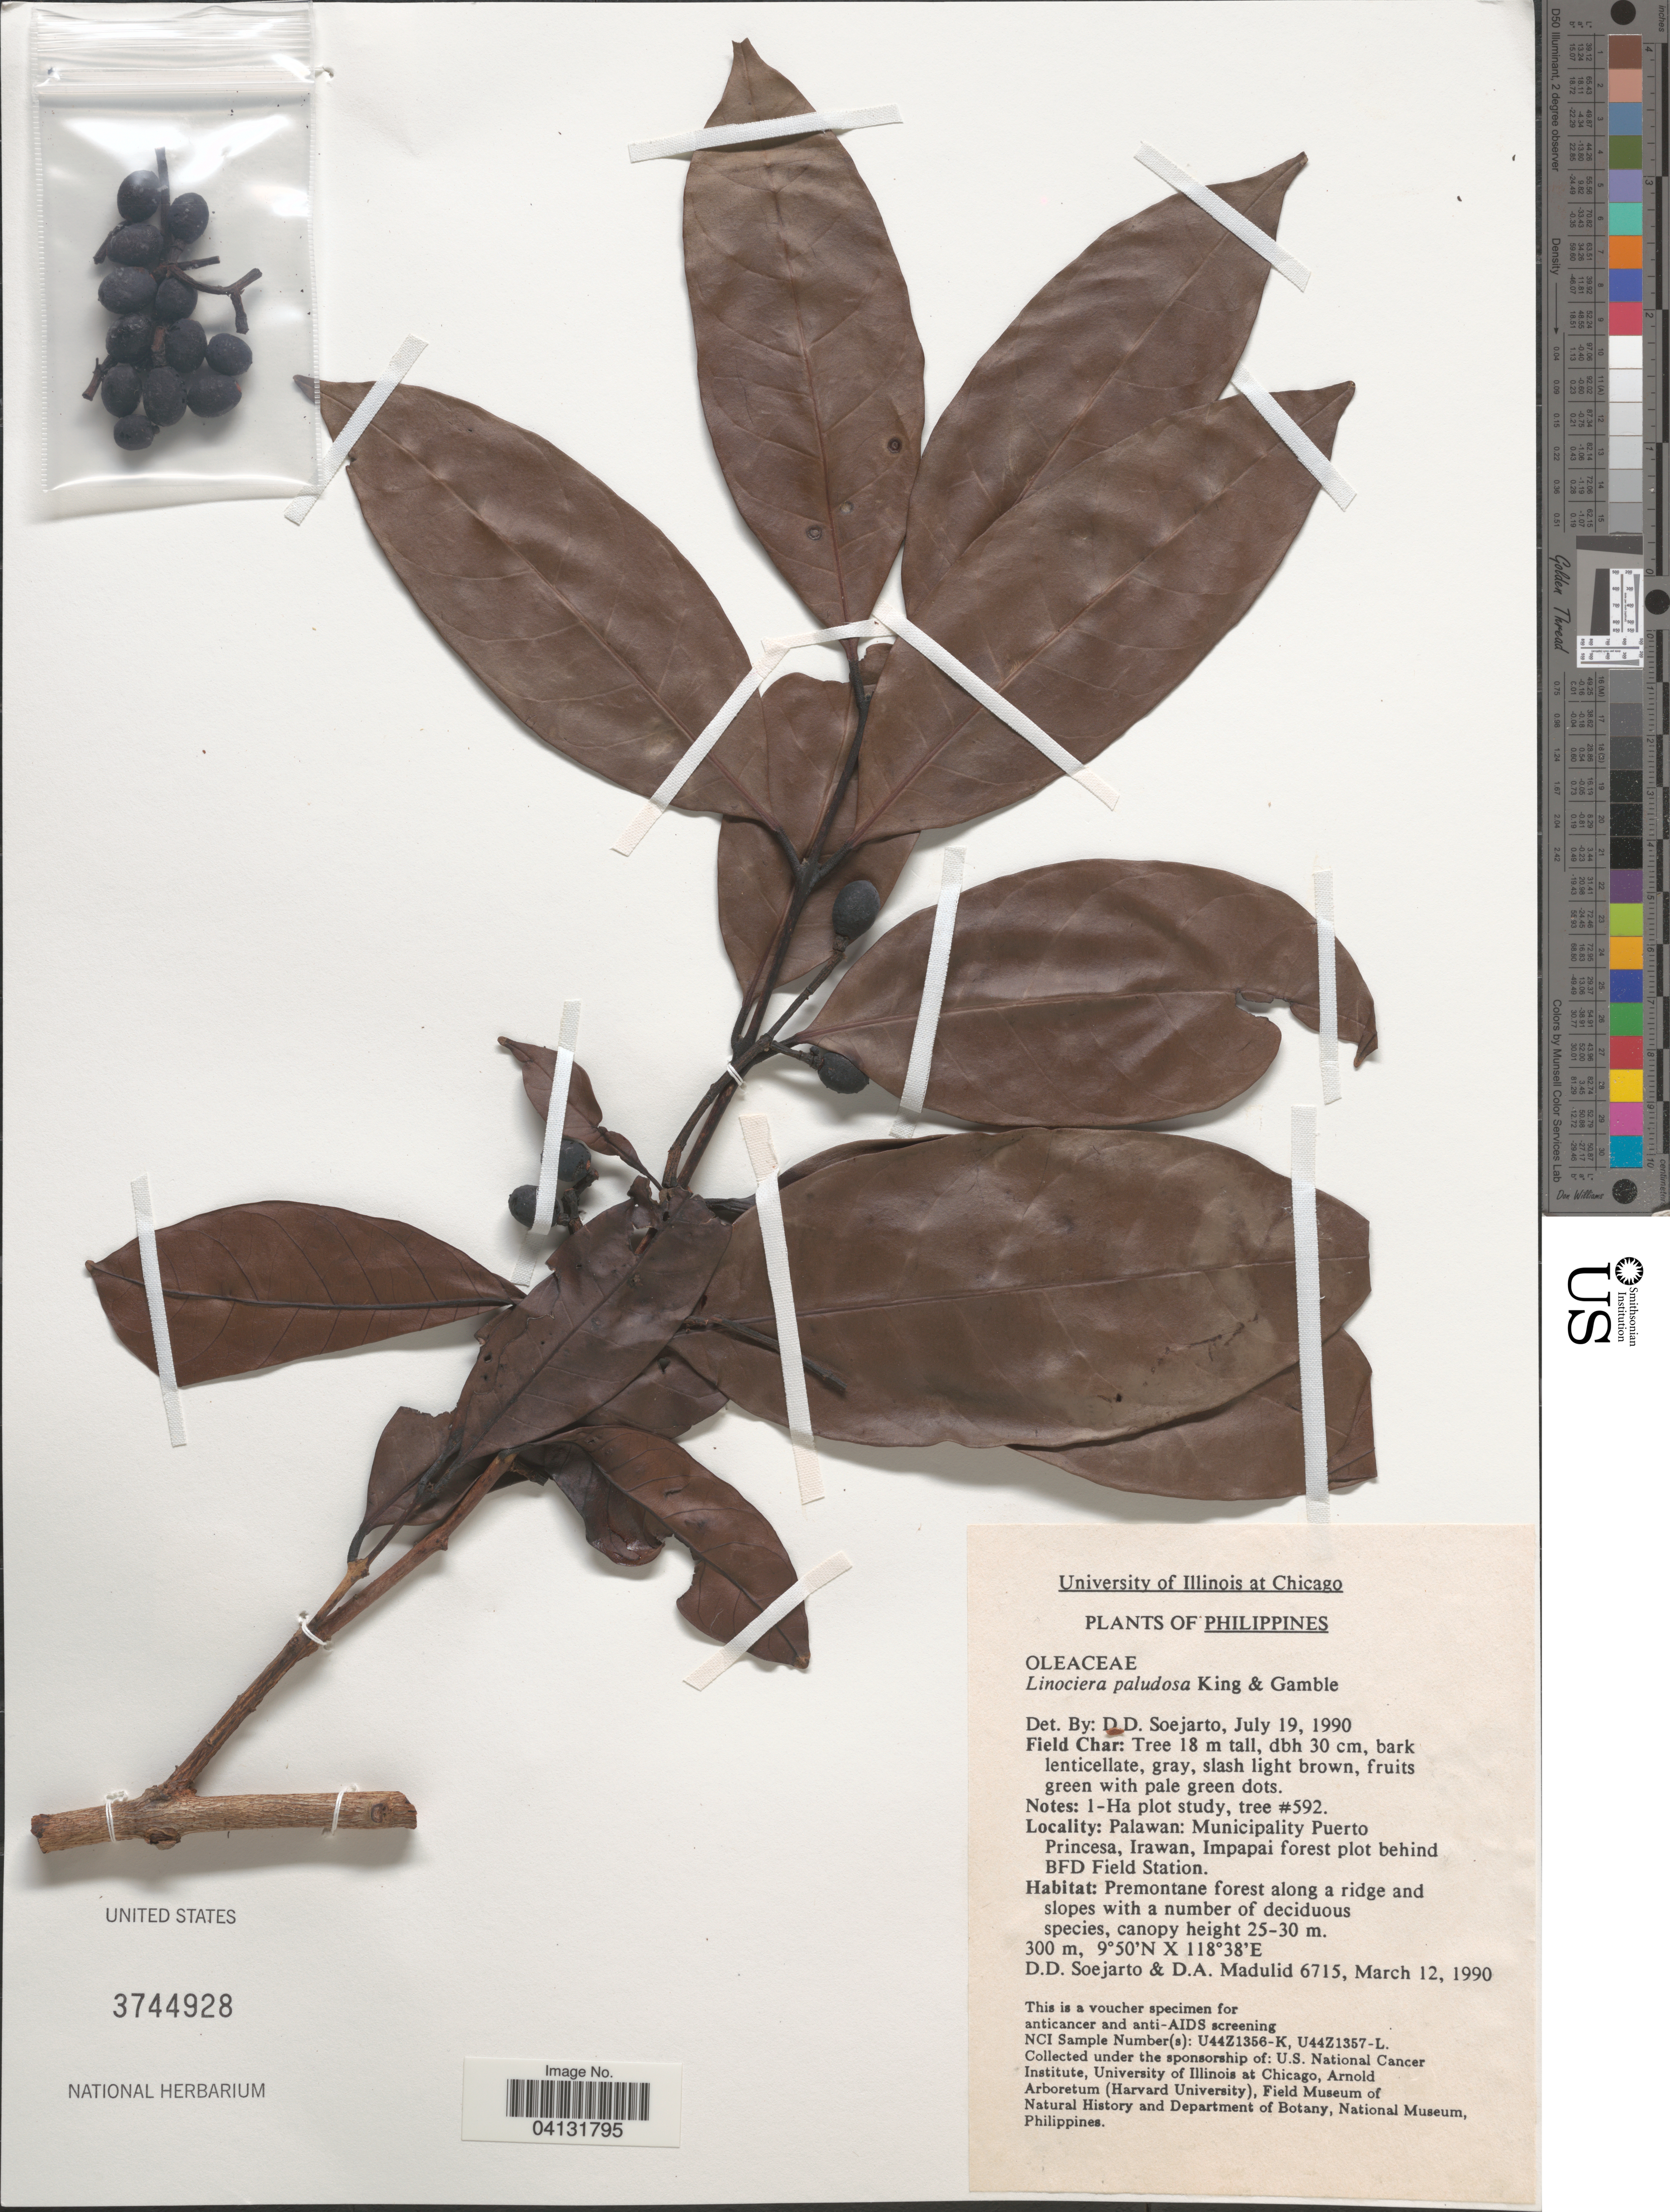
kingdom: Plantae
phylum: Tracheophyta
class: Magnoliopsida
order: Lamiales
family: Oleaceae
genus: Linociera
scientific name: Linociera paludosa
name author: R.M. King & Gamble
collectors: D. Madulid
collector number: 6715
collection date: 1990-03-12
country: Philippines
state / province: Mimaropa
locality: Palawan: Municipality Puerto Princesa, Irawan, Impapai forest plot behind BFD Field Station.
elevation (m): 300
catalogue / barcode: US 3744928